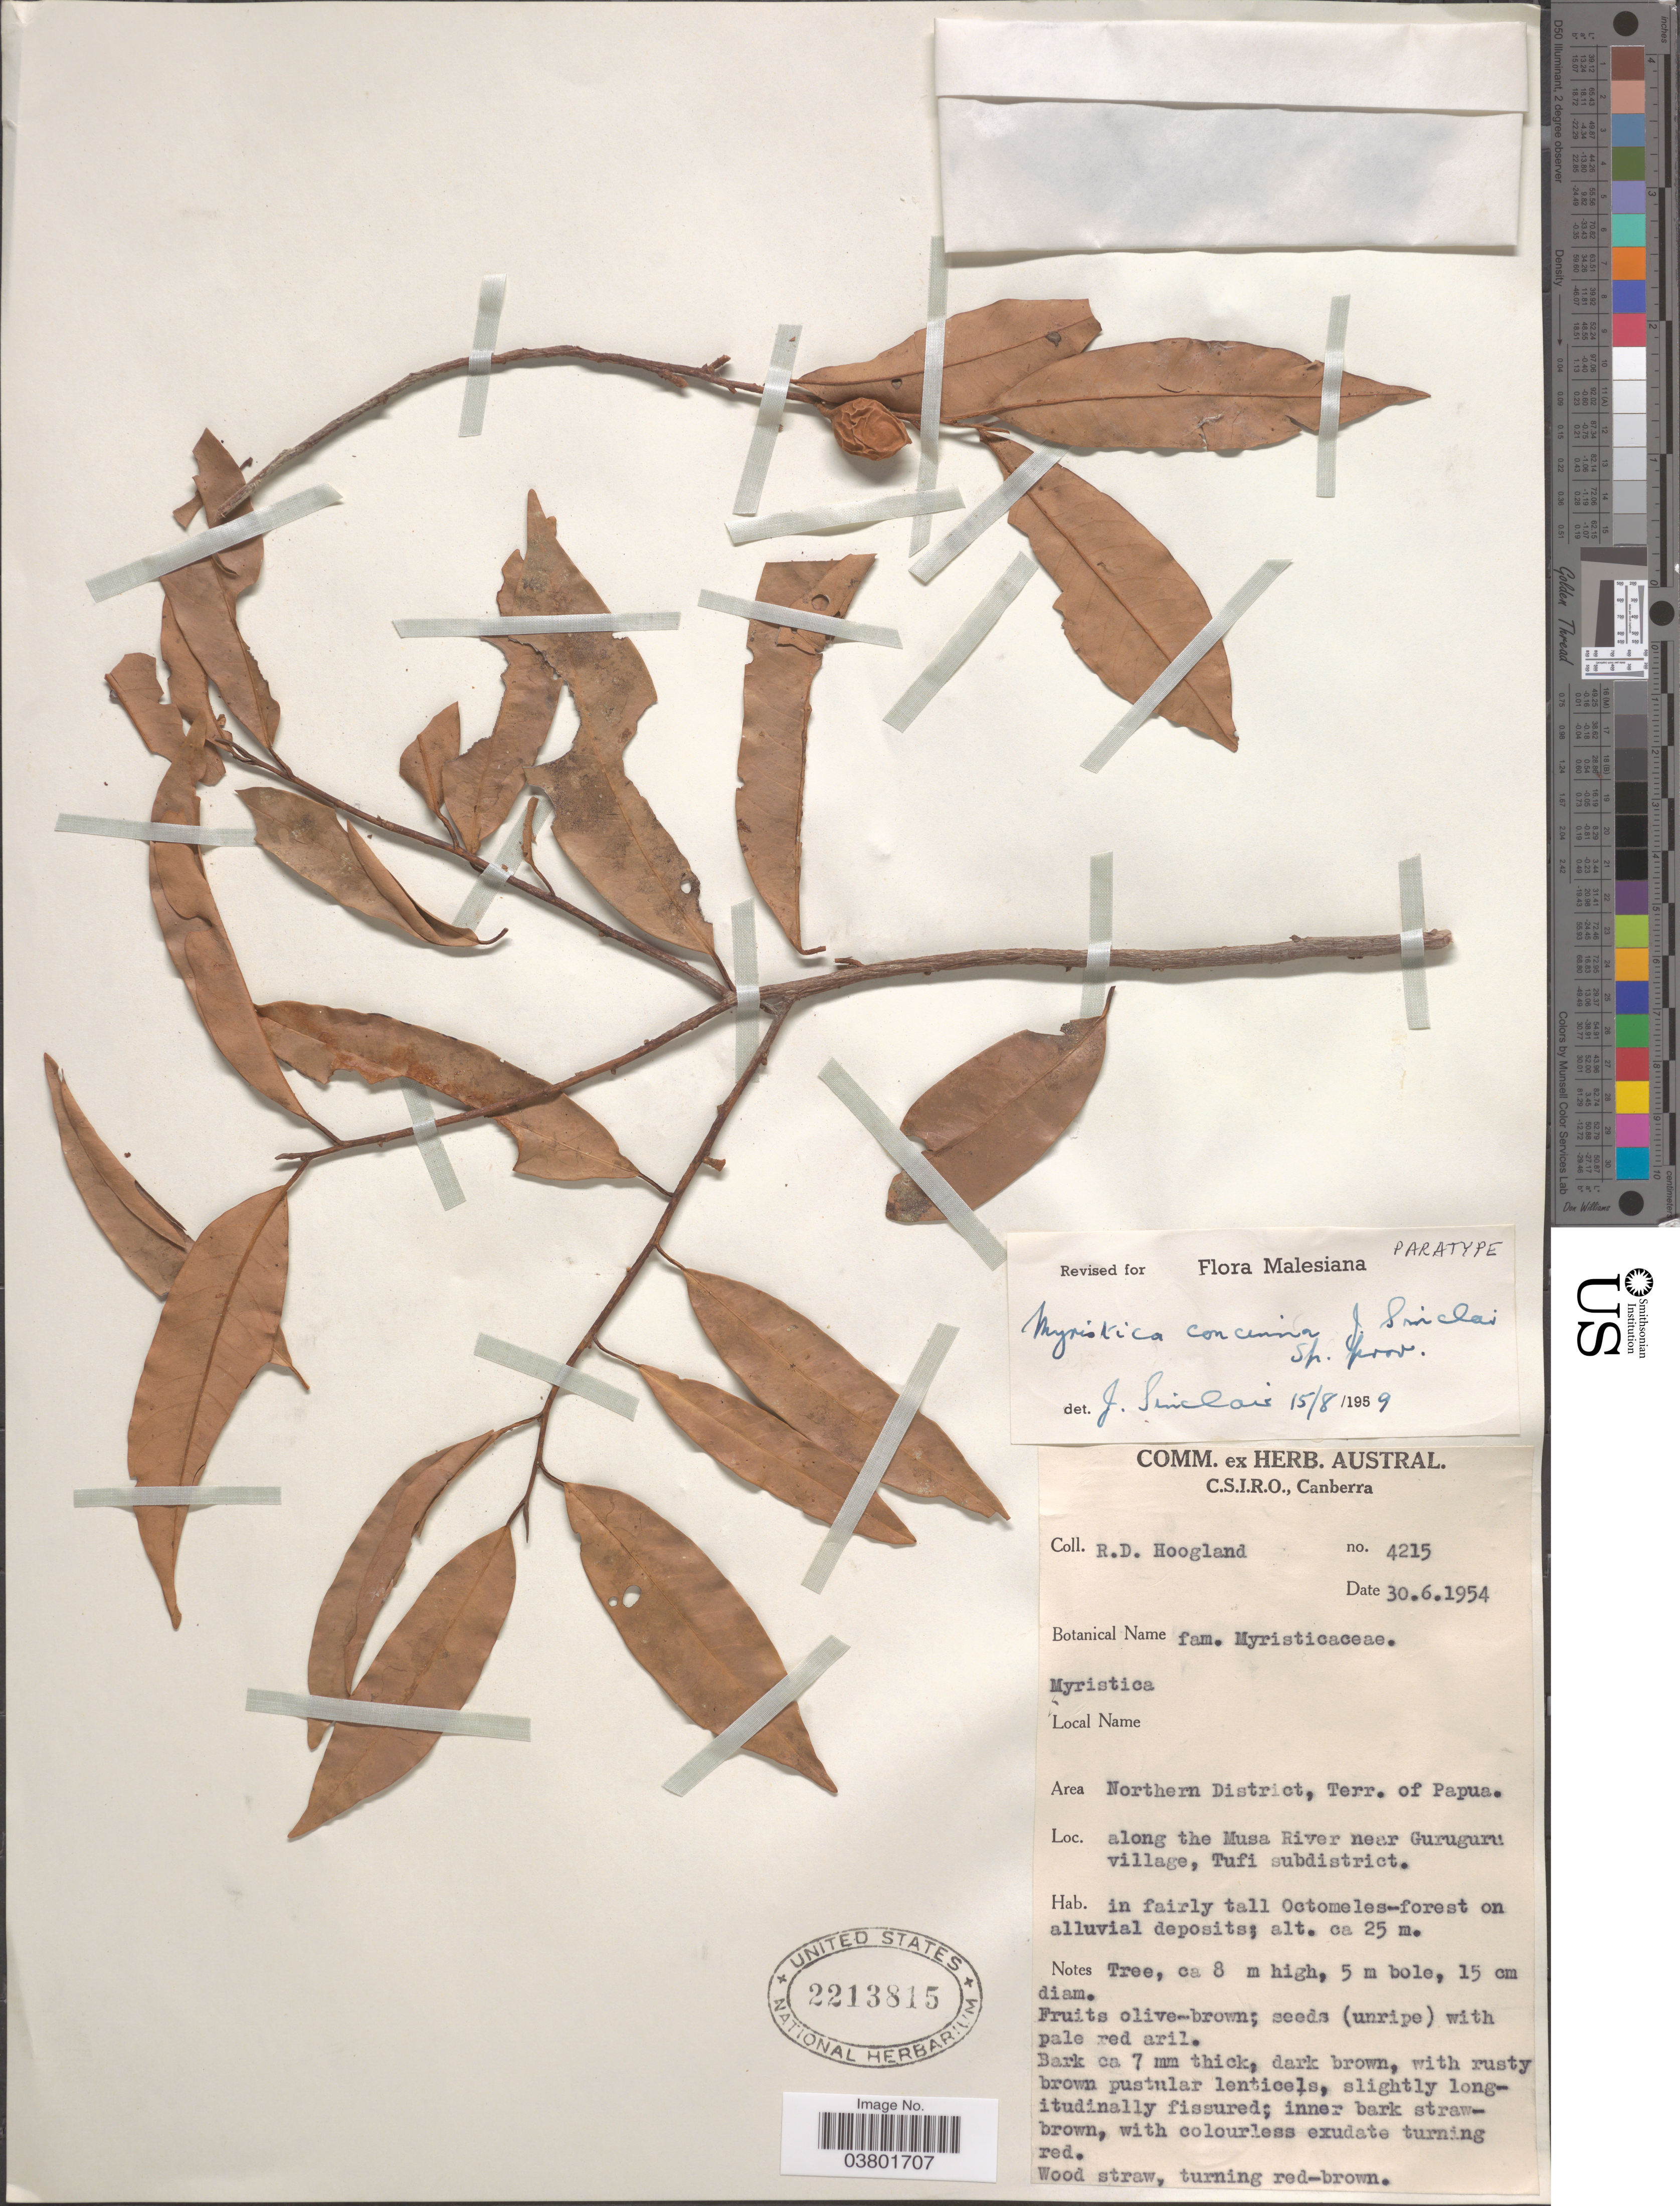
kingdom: Plantae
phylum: Tracheophyta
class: Magnoliopsida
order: Magnoliales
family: Myristicaceae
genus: Myristica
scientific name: Myristica concinna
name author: J. Sinclair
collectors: R. D. Hoogland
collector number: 4215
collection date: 1954-06-30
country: Papua New Guinea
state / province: Northern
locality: Northern District, Terr. of Papua. Along the Musa River near Guruguru village, Tufi subdistrict.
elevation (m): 25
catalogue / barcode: US 2213815